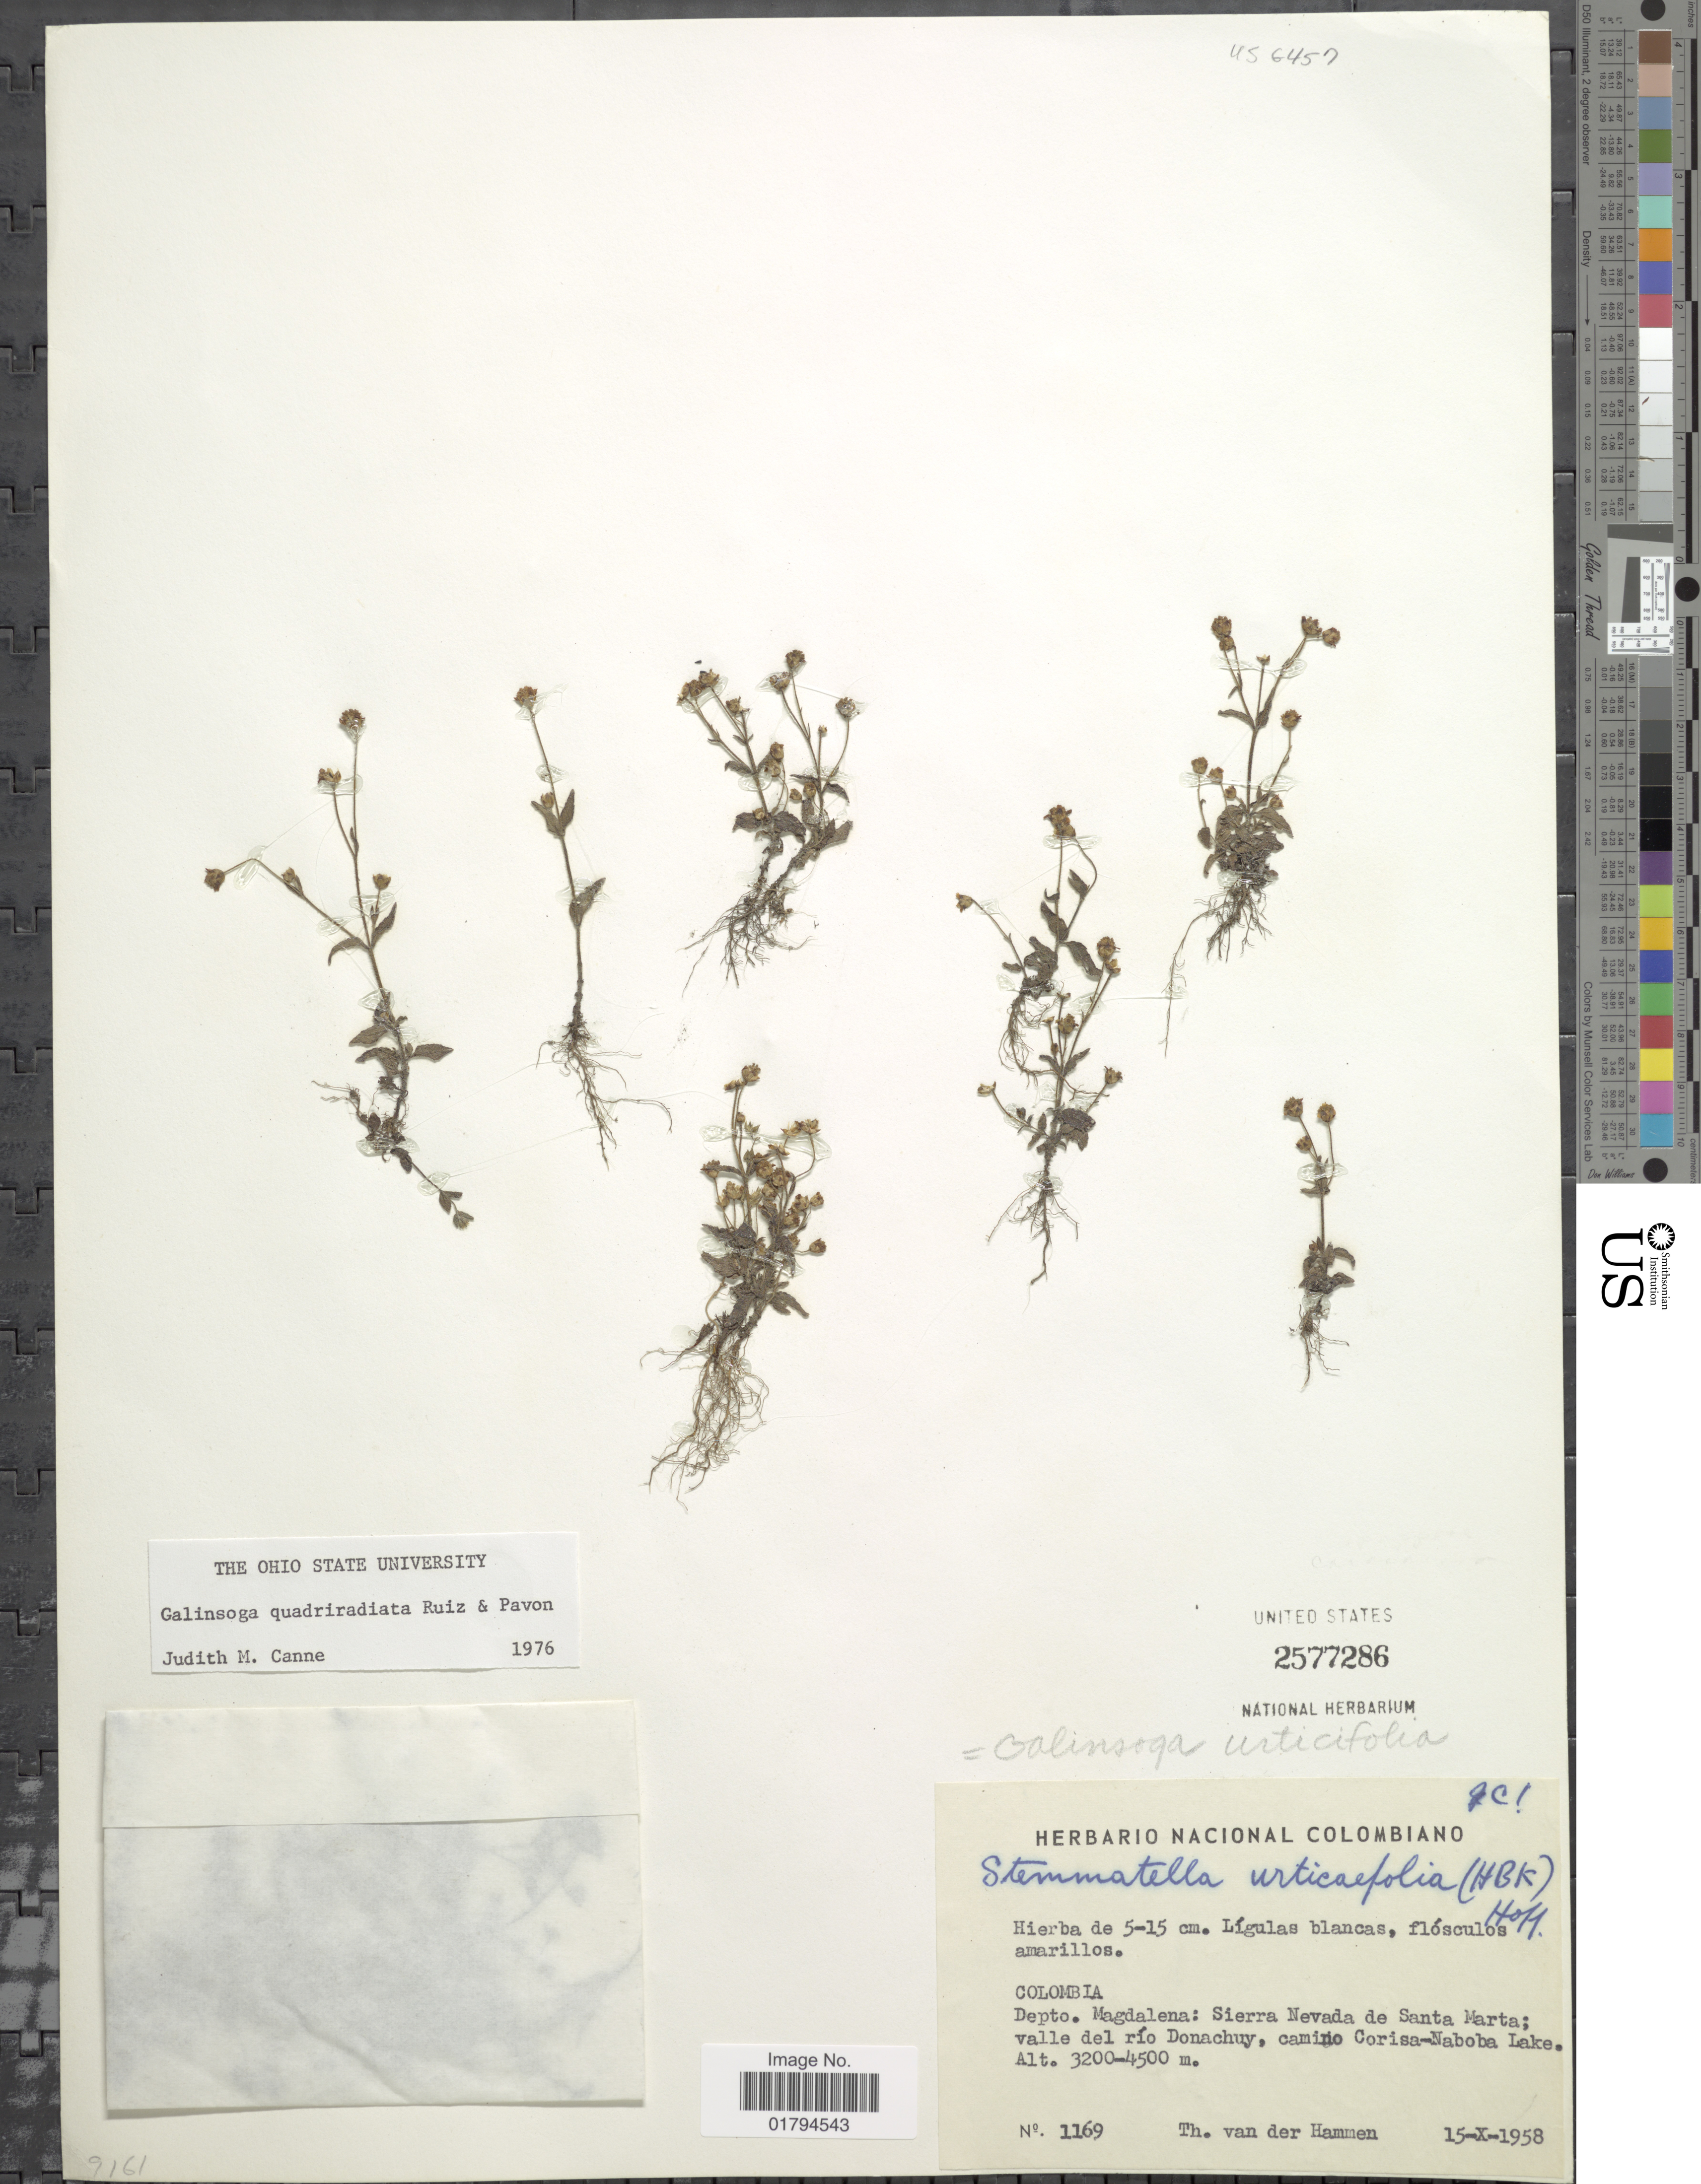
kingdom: Plantae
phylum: Tracheophyta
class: Magnoliopsida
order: Asterales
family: Asteraceae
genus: Galinsoga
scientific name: Galinsoga quadriradiata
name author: Ruiz & Pav.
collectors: T. Hammen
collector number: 1169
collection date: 1958-10-15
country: Colombia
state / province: Magdalena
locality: Sierra Nevada de Santa Marta; valle del Rio Donachuy, camino Corisa-Naboka Lake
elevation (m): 3200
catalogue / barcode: US 2577286